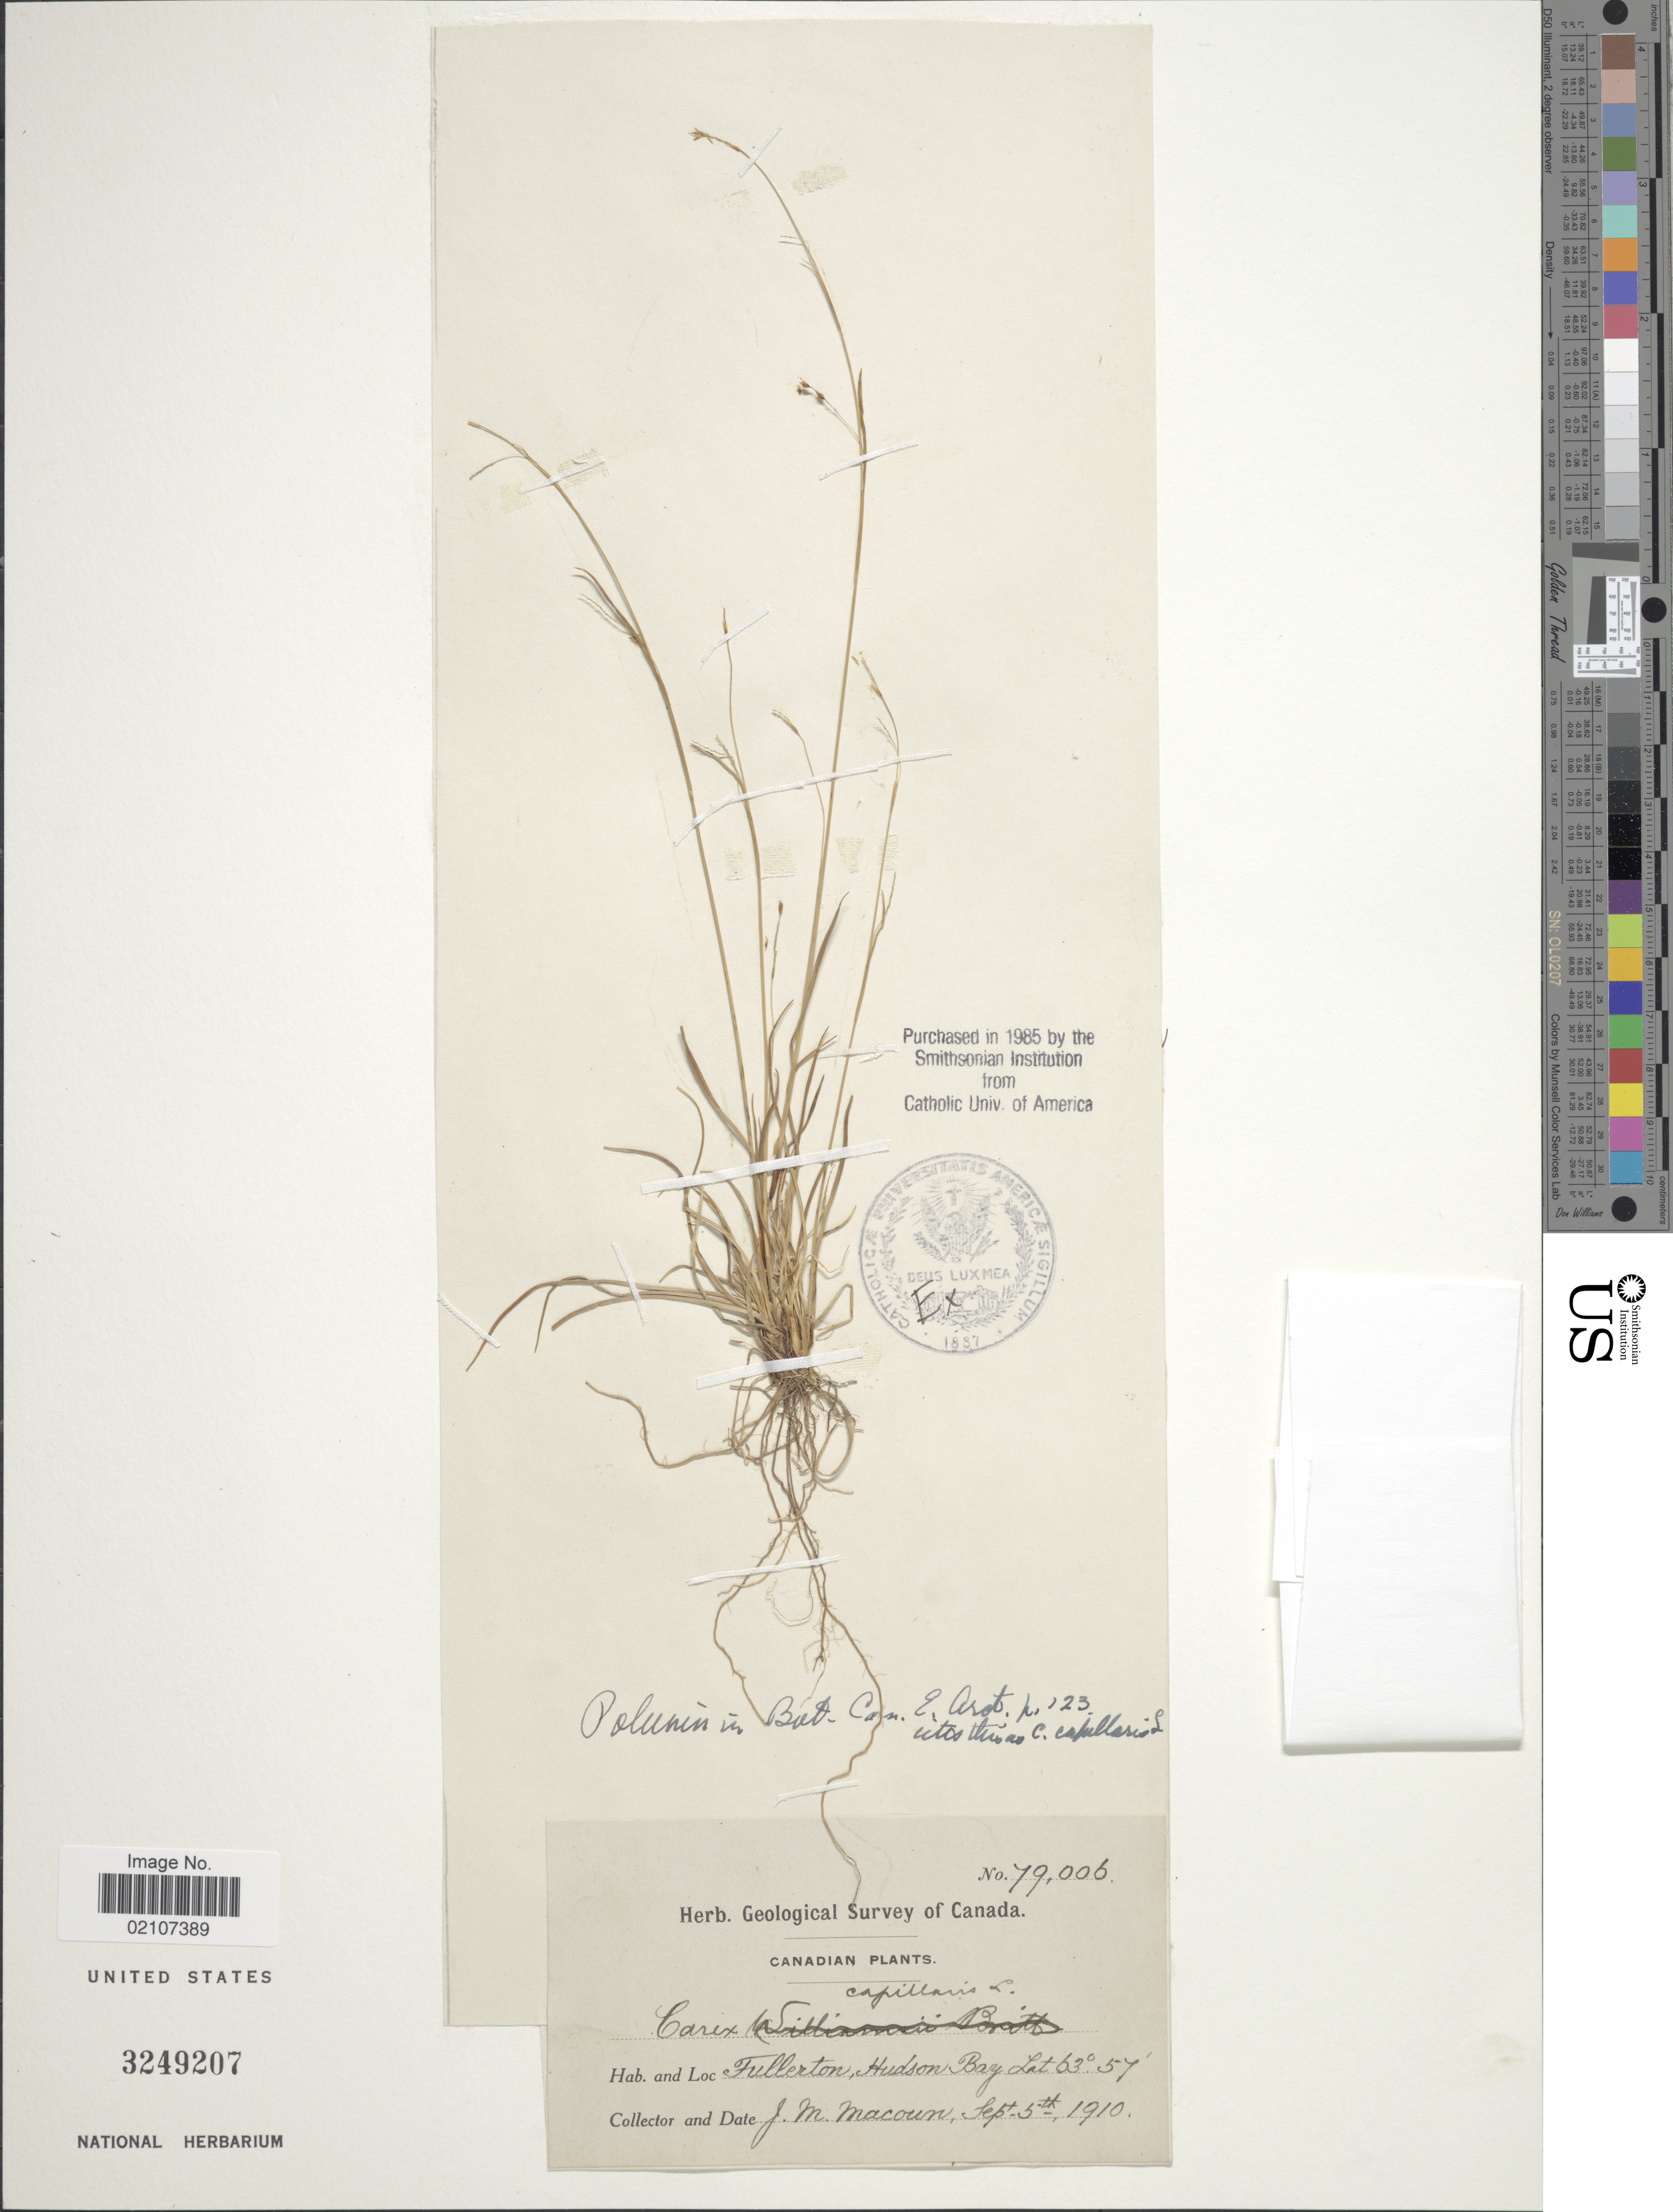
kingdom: Plantae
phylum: Tracheophyta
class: Liliopsida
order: Poales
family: Cyperaceae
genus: Carex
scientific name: Carex capillaris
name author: L.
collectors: J. M. Macoun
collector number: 79006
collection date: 1910-09-05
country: Canada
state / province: Nunavut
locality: Fullerton, Hudson Bay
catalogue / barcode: US 3249207